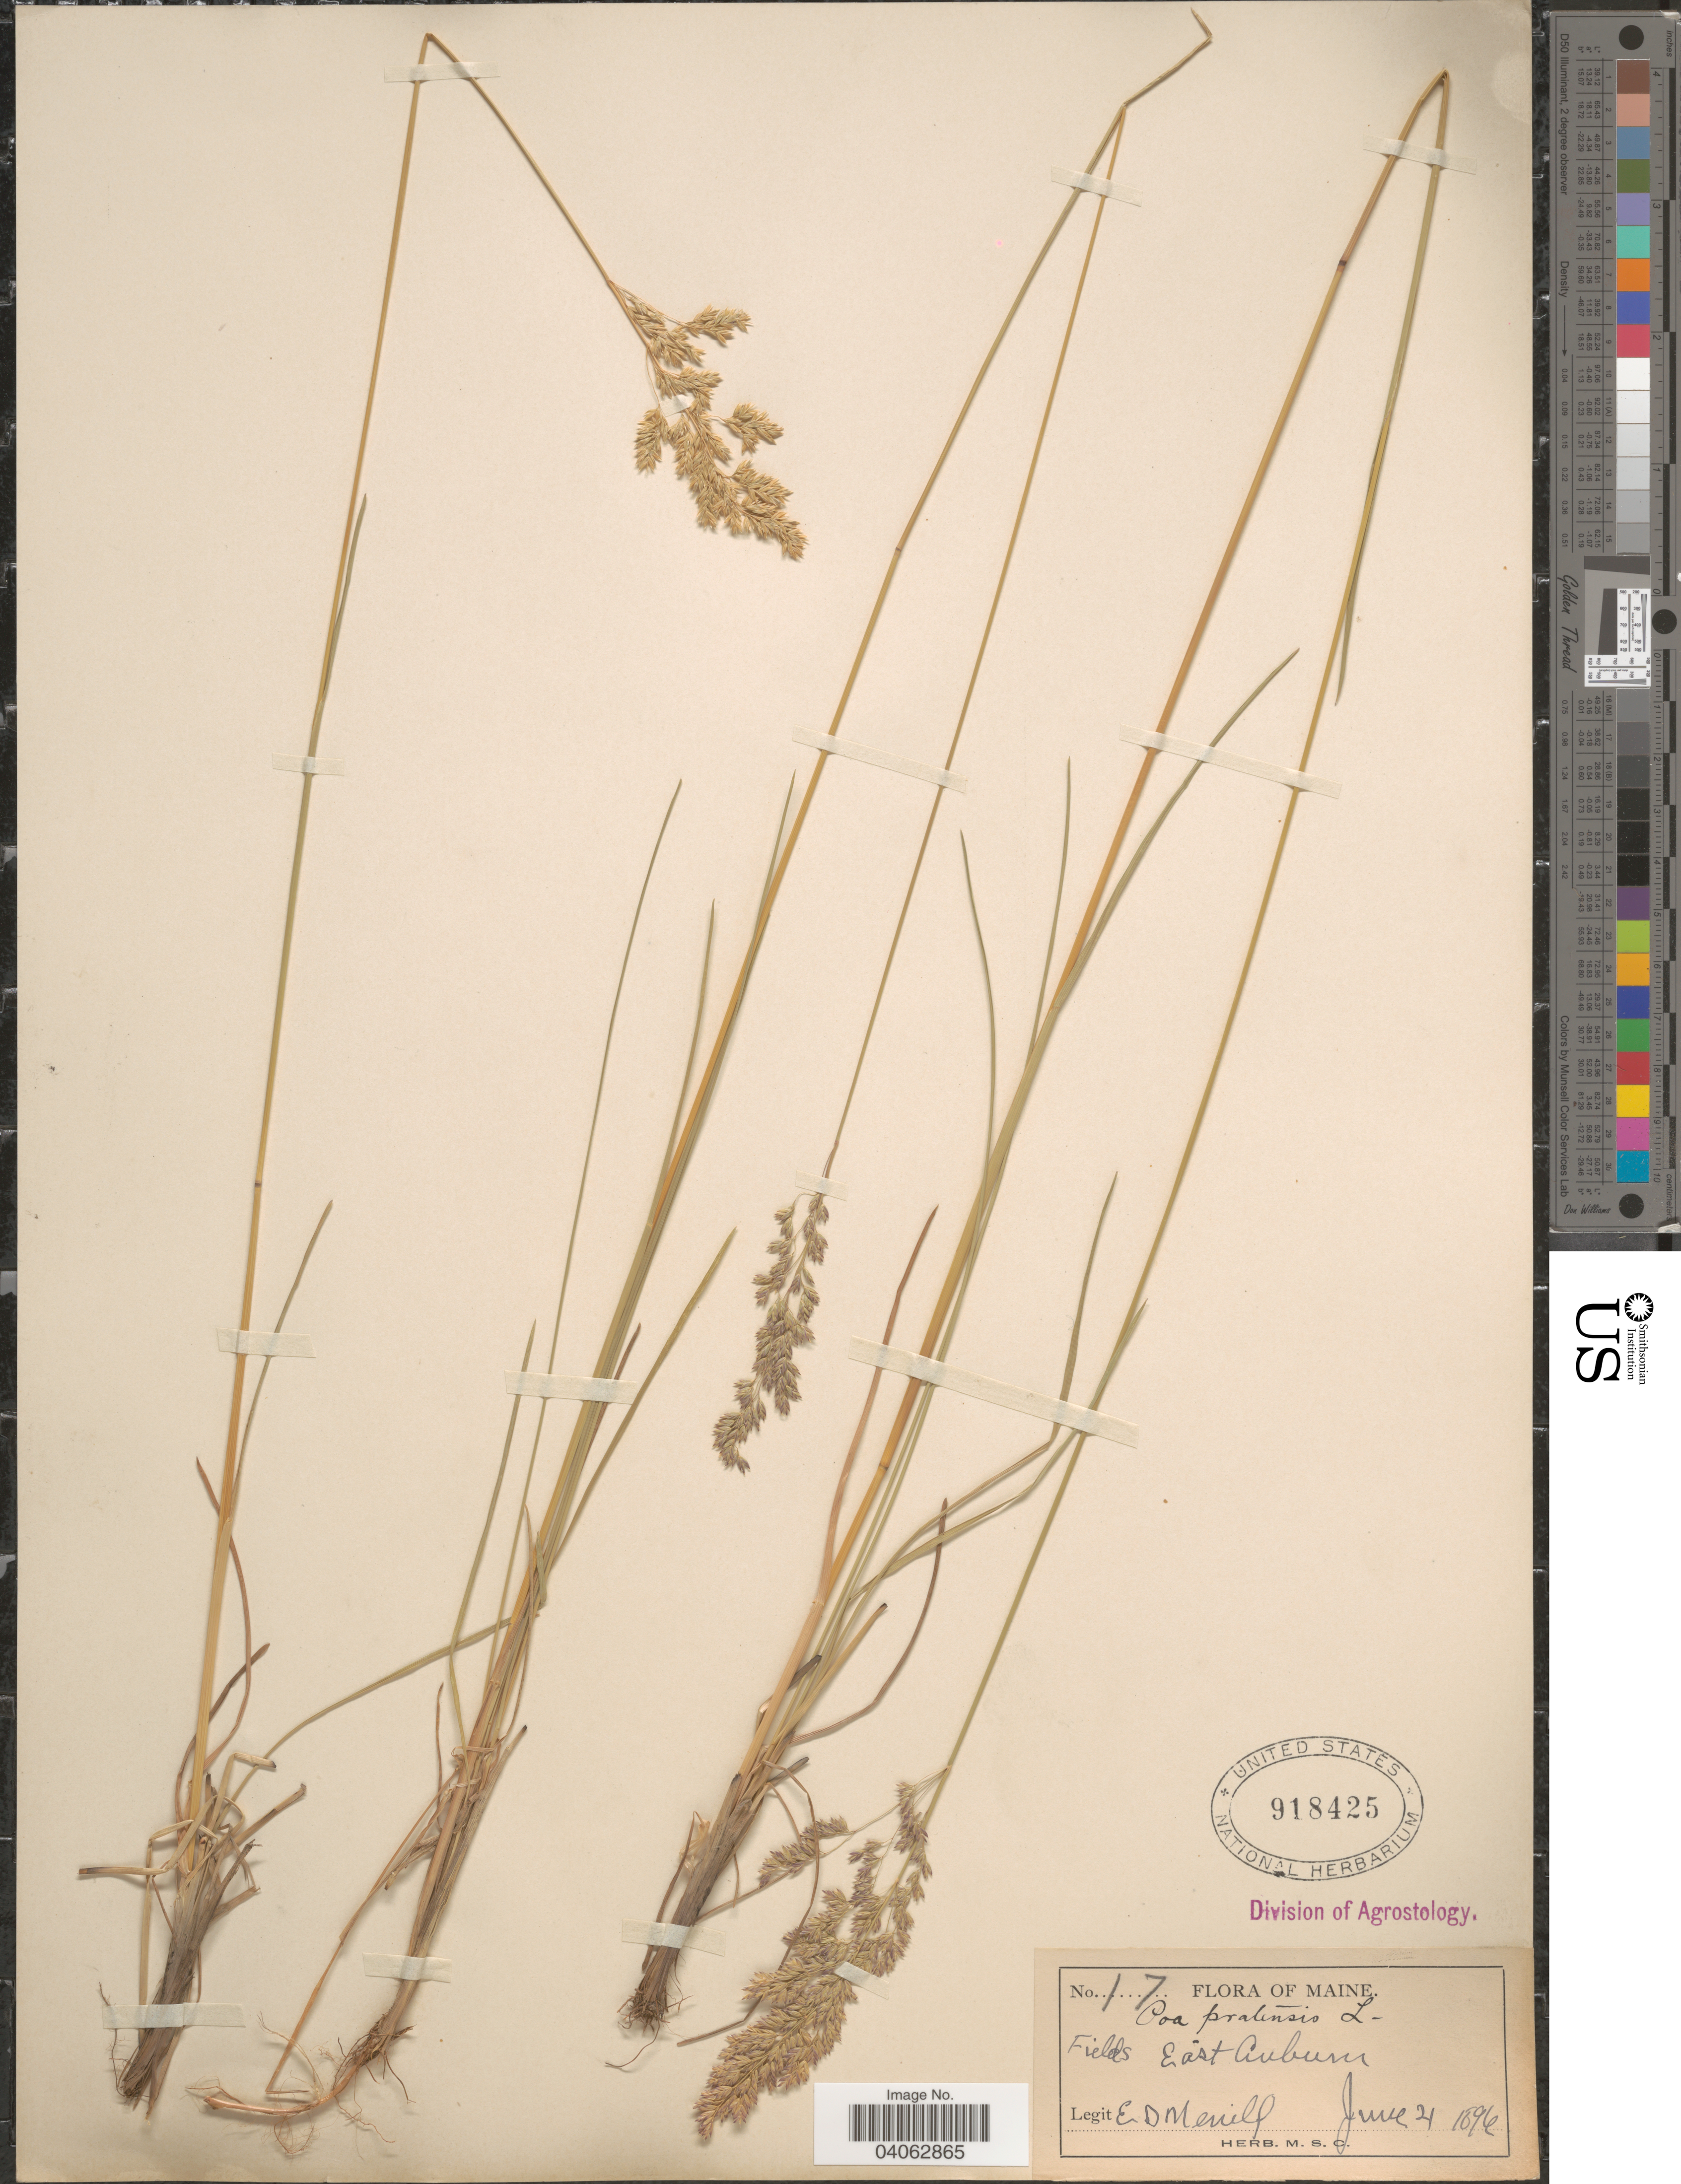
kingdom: Plantae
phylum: Tracheophyta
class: Liliopsida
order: Poales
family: Poaceae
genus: Poa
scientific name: Poa pratensis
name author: L.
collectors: E. D. Merrill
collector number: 17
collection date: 1896-06-24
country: United States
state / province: Maine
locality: Fields East Auburn.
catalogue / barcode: US 918425